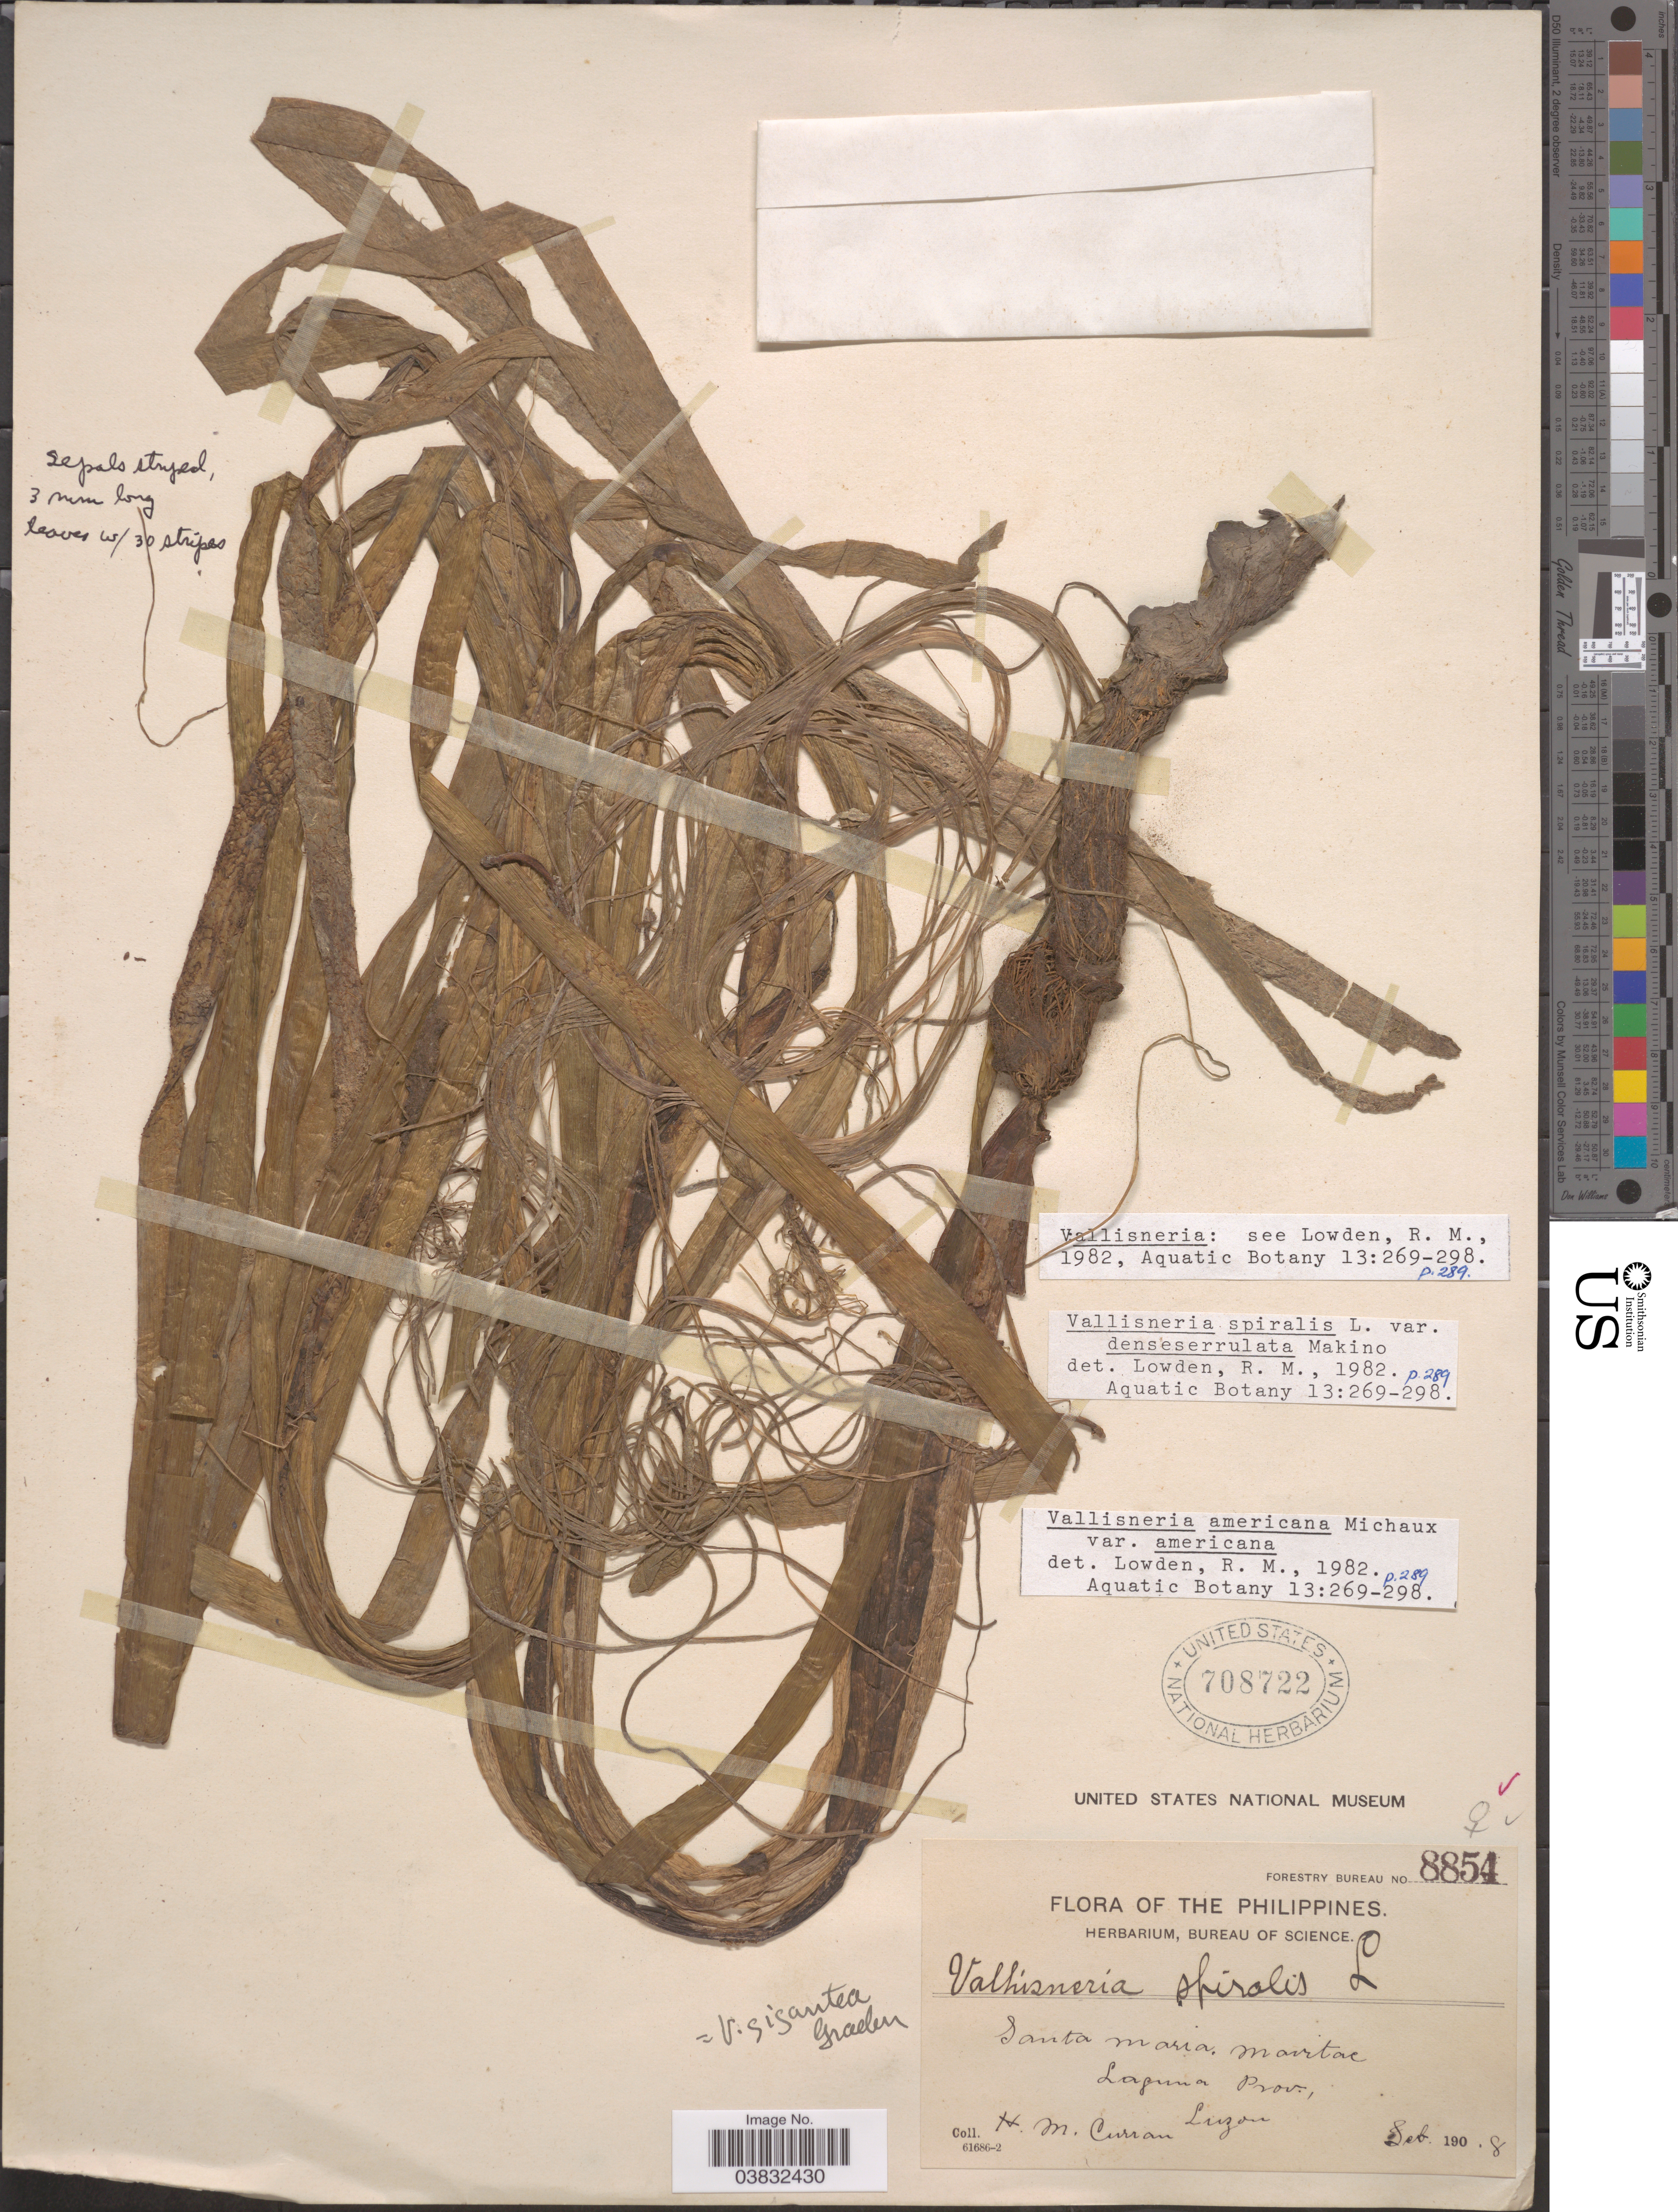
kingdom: Plantae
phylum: Tracheophyta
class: Liliopsida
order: Alismatales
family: Hydrocharitaceae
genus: Vallisneria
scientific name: Vallisneria spiralis var. denseserrulata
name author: Makino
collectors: H. M. Curran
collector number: Forestry Bureau 8854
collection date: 1908-02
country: Philippines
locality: Santa Maria Mavitac. Laguna Prov., Luzon.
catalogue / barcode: US 708722